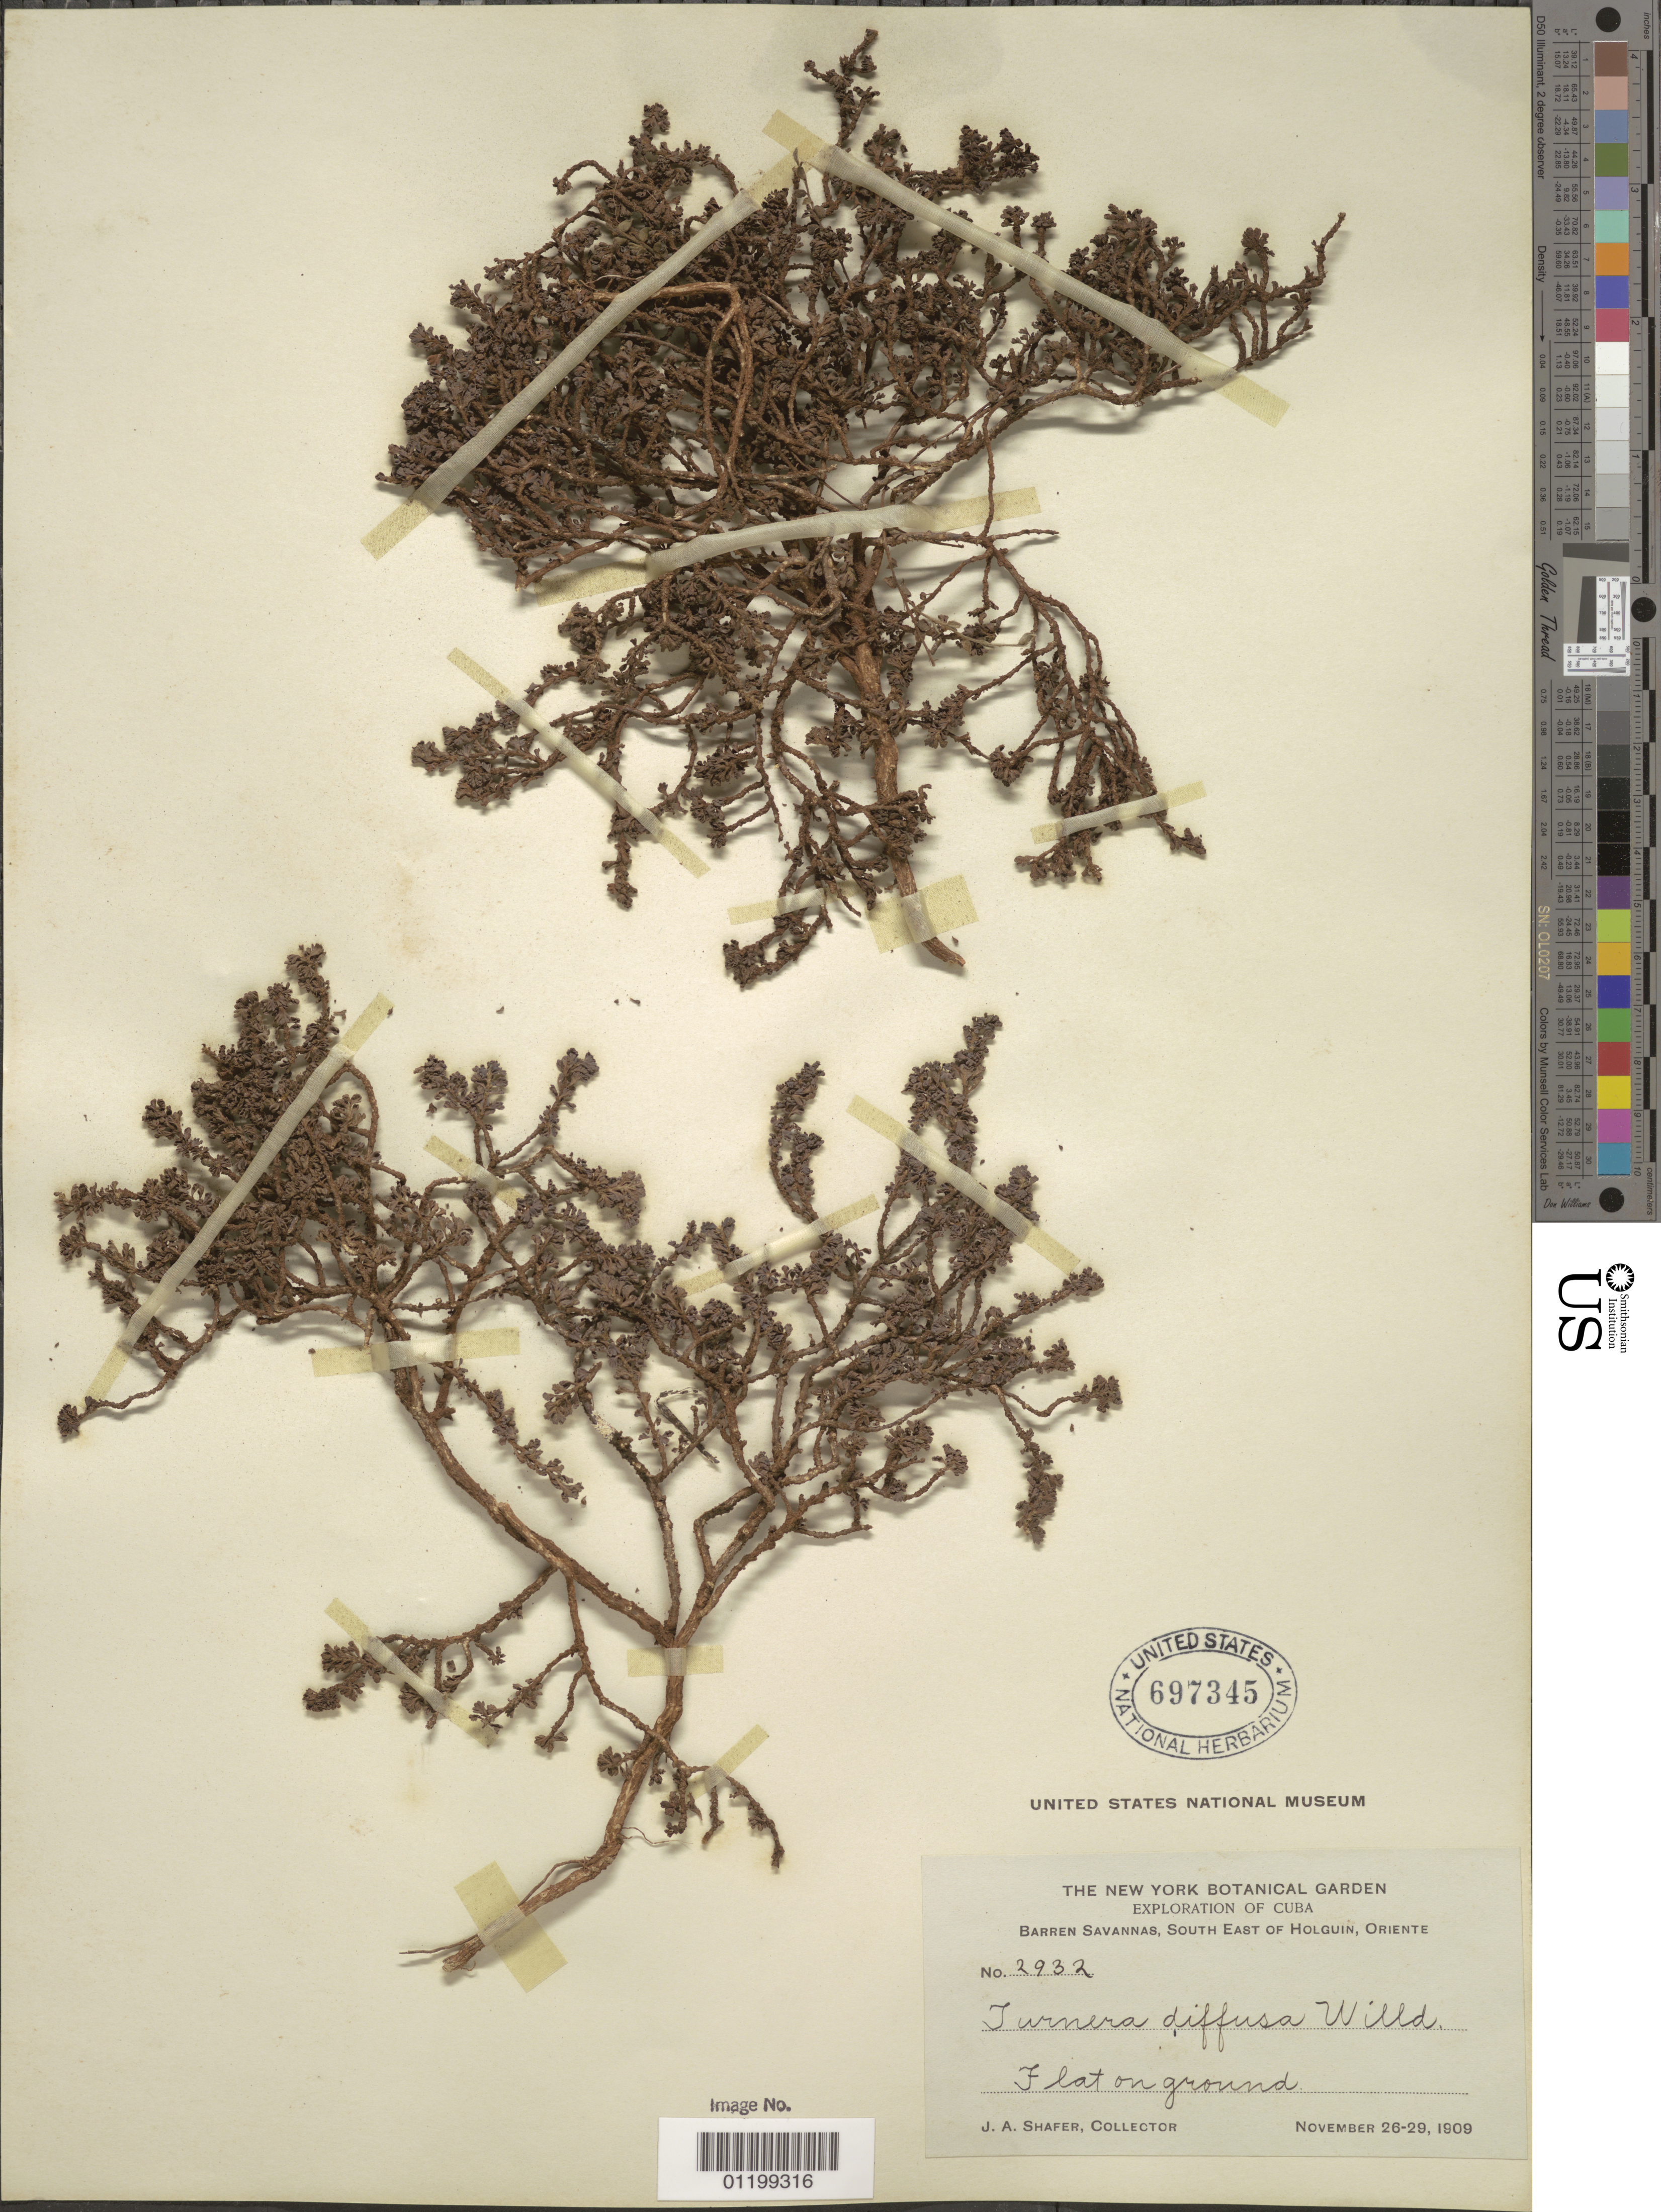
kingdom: Plantae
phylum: Tracheophyta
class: Magnoliopsida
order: Malpighiales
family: Turneraceae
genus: Turnera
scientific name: Turnera diffusa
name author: Willd. ex Schult.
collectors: J. A. Shafer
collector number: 2932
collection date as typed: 26 Nov 1909 to 29 Nov 1909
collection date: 1909-11-26/1909-11-29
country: Cuba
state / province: Holguín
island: Cuba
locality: Barren Savannas, S E of Holguin, Oriente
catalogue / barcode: US 697345